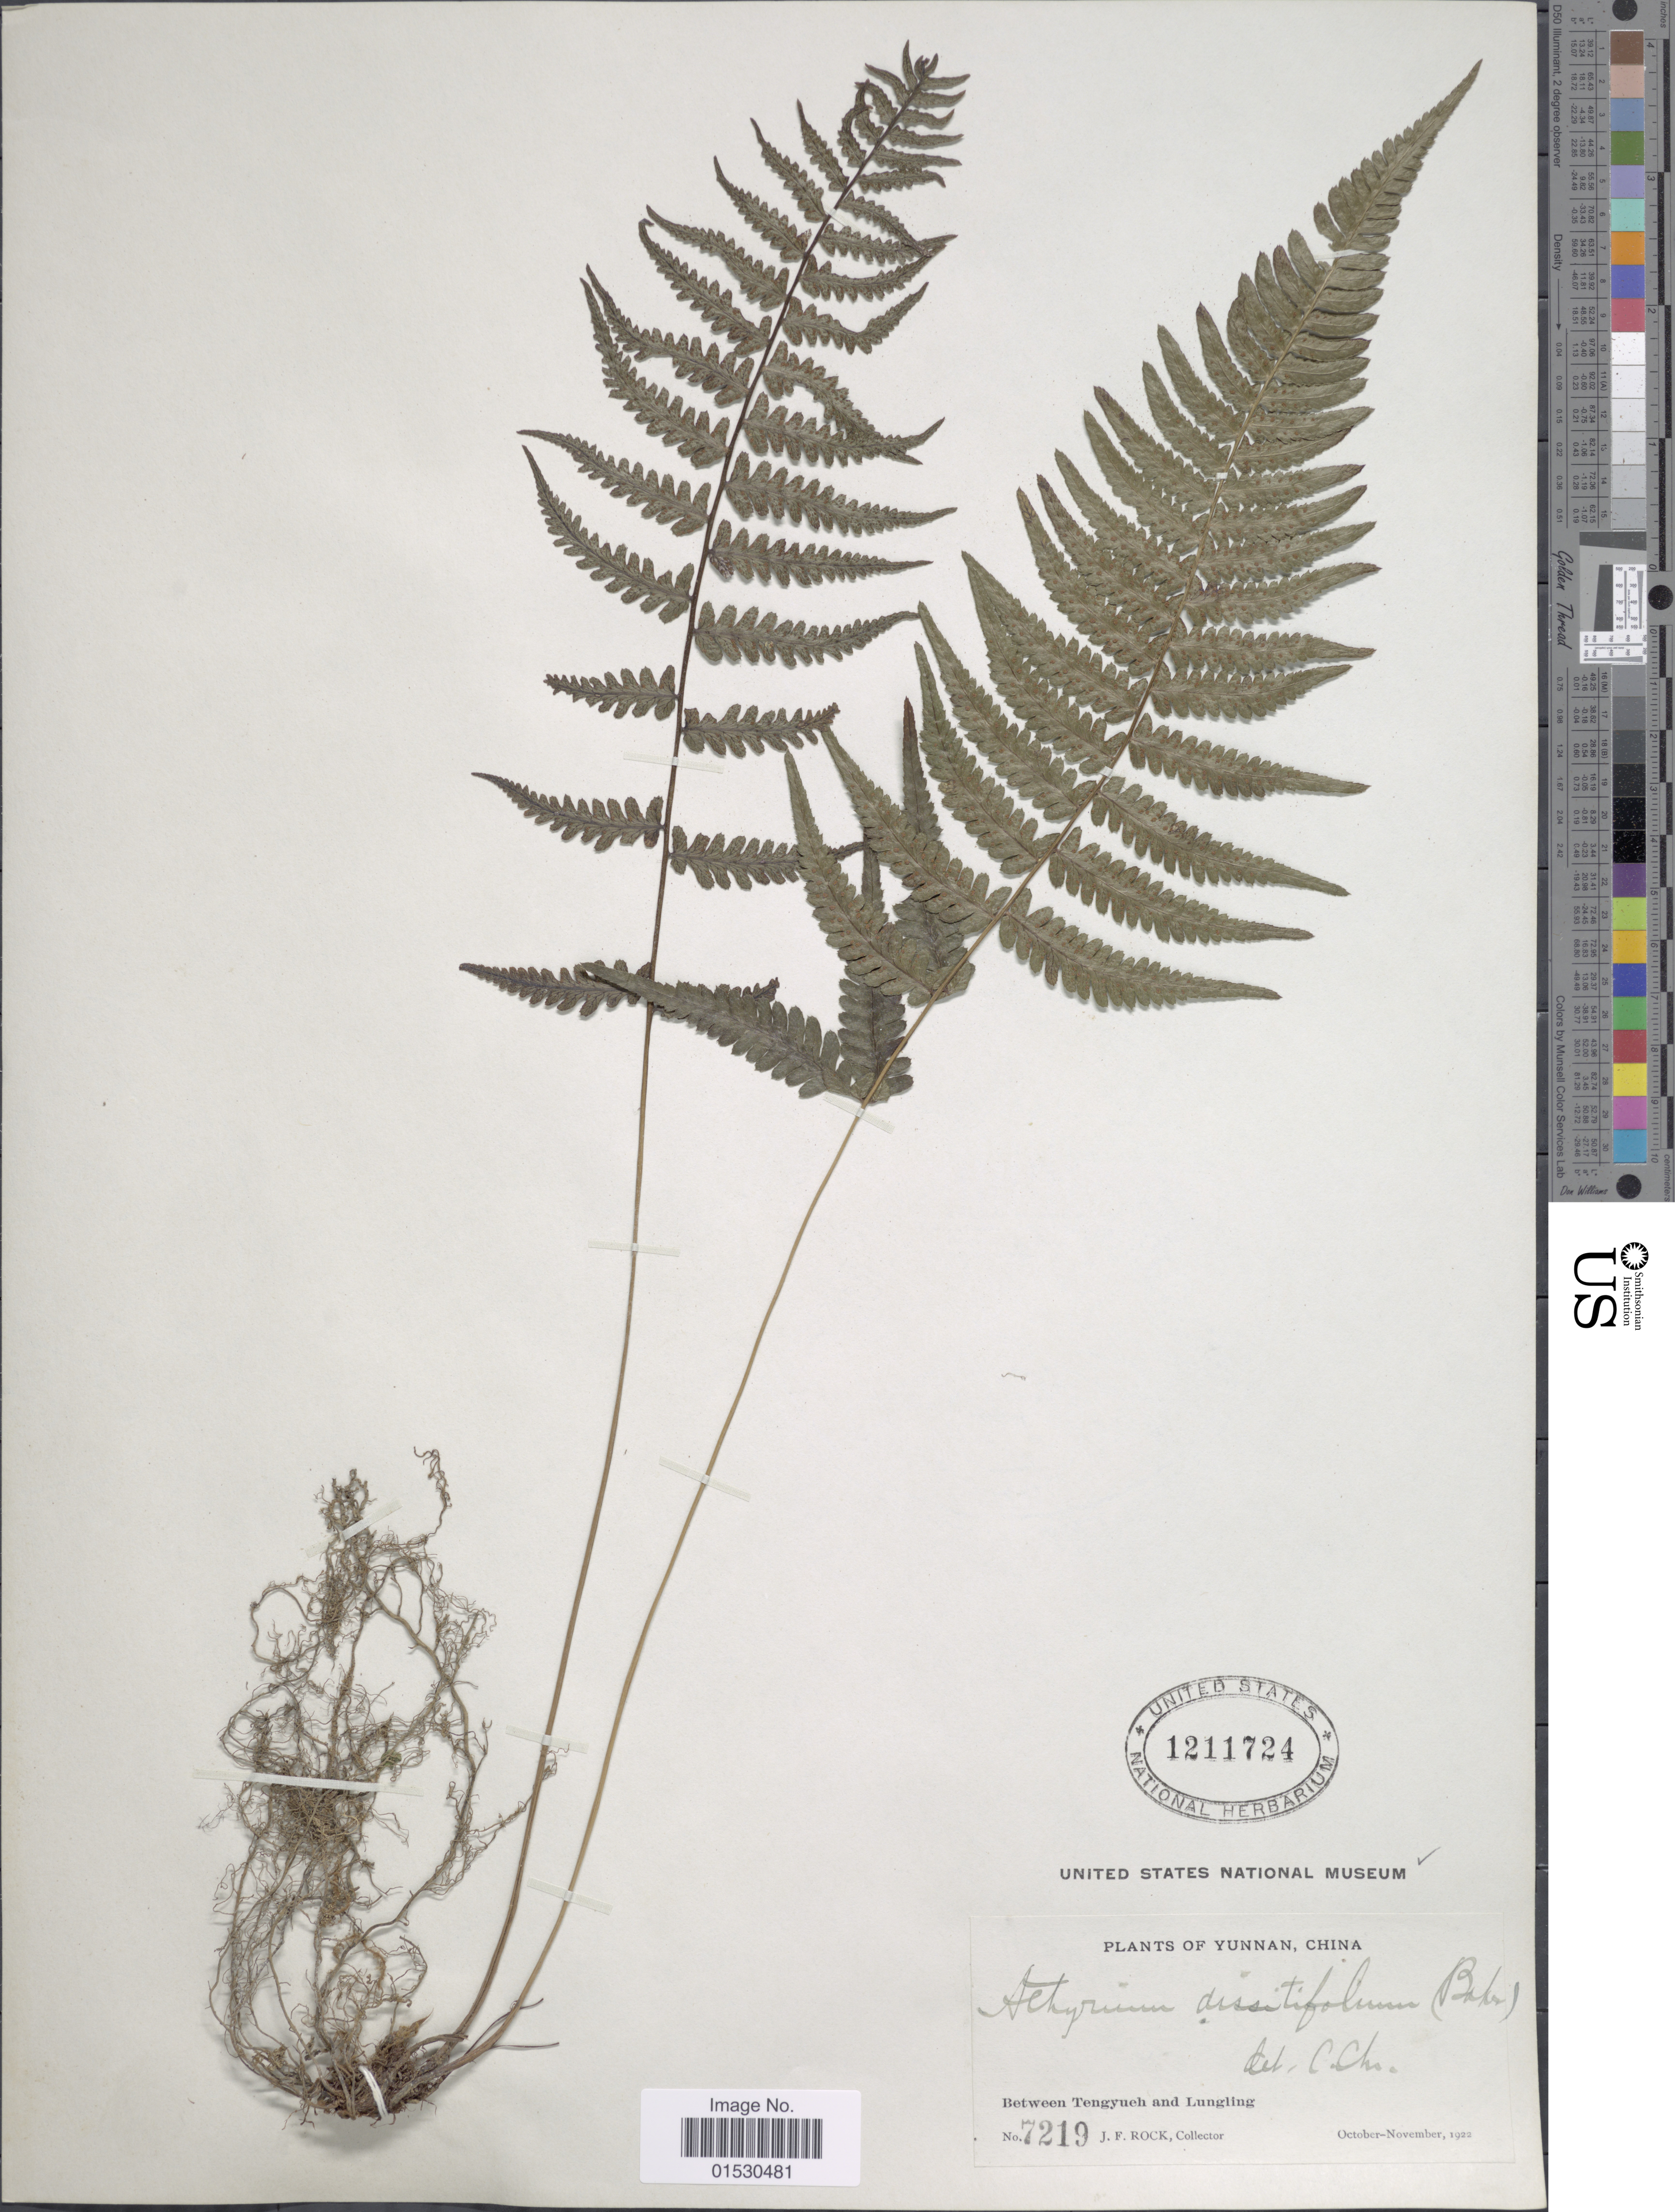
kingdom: Plantae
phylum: Tracheophyta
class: Polypodiopsida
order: Polypodiales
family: Athyriaceae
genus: Athyrium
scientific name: Athyrium dissitifolium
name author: (Baker) C. Chr.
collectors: J. Rock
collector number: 7219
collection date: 1922-10/1922-11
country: China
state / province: Yunnan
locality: Between Tengyuch and Lungling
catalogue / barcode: US 1211724